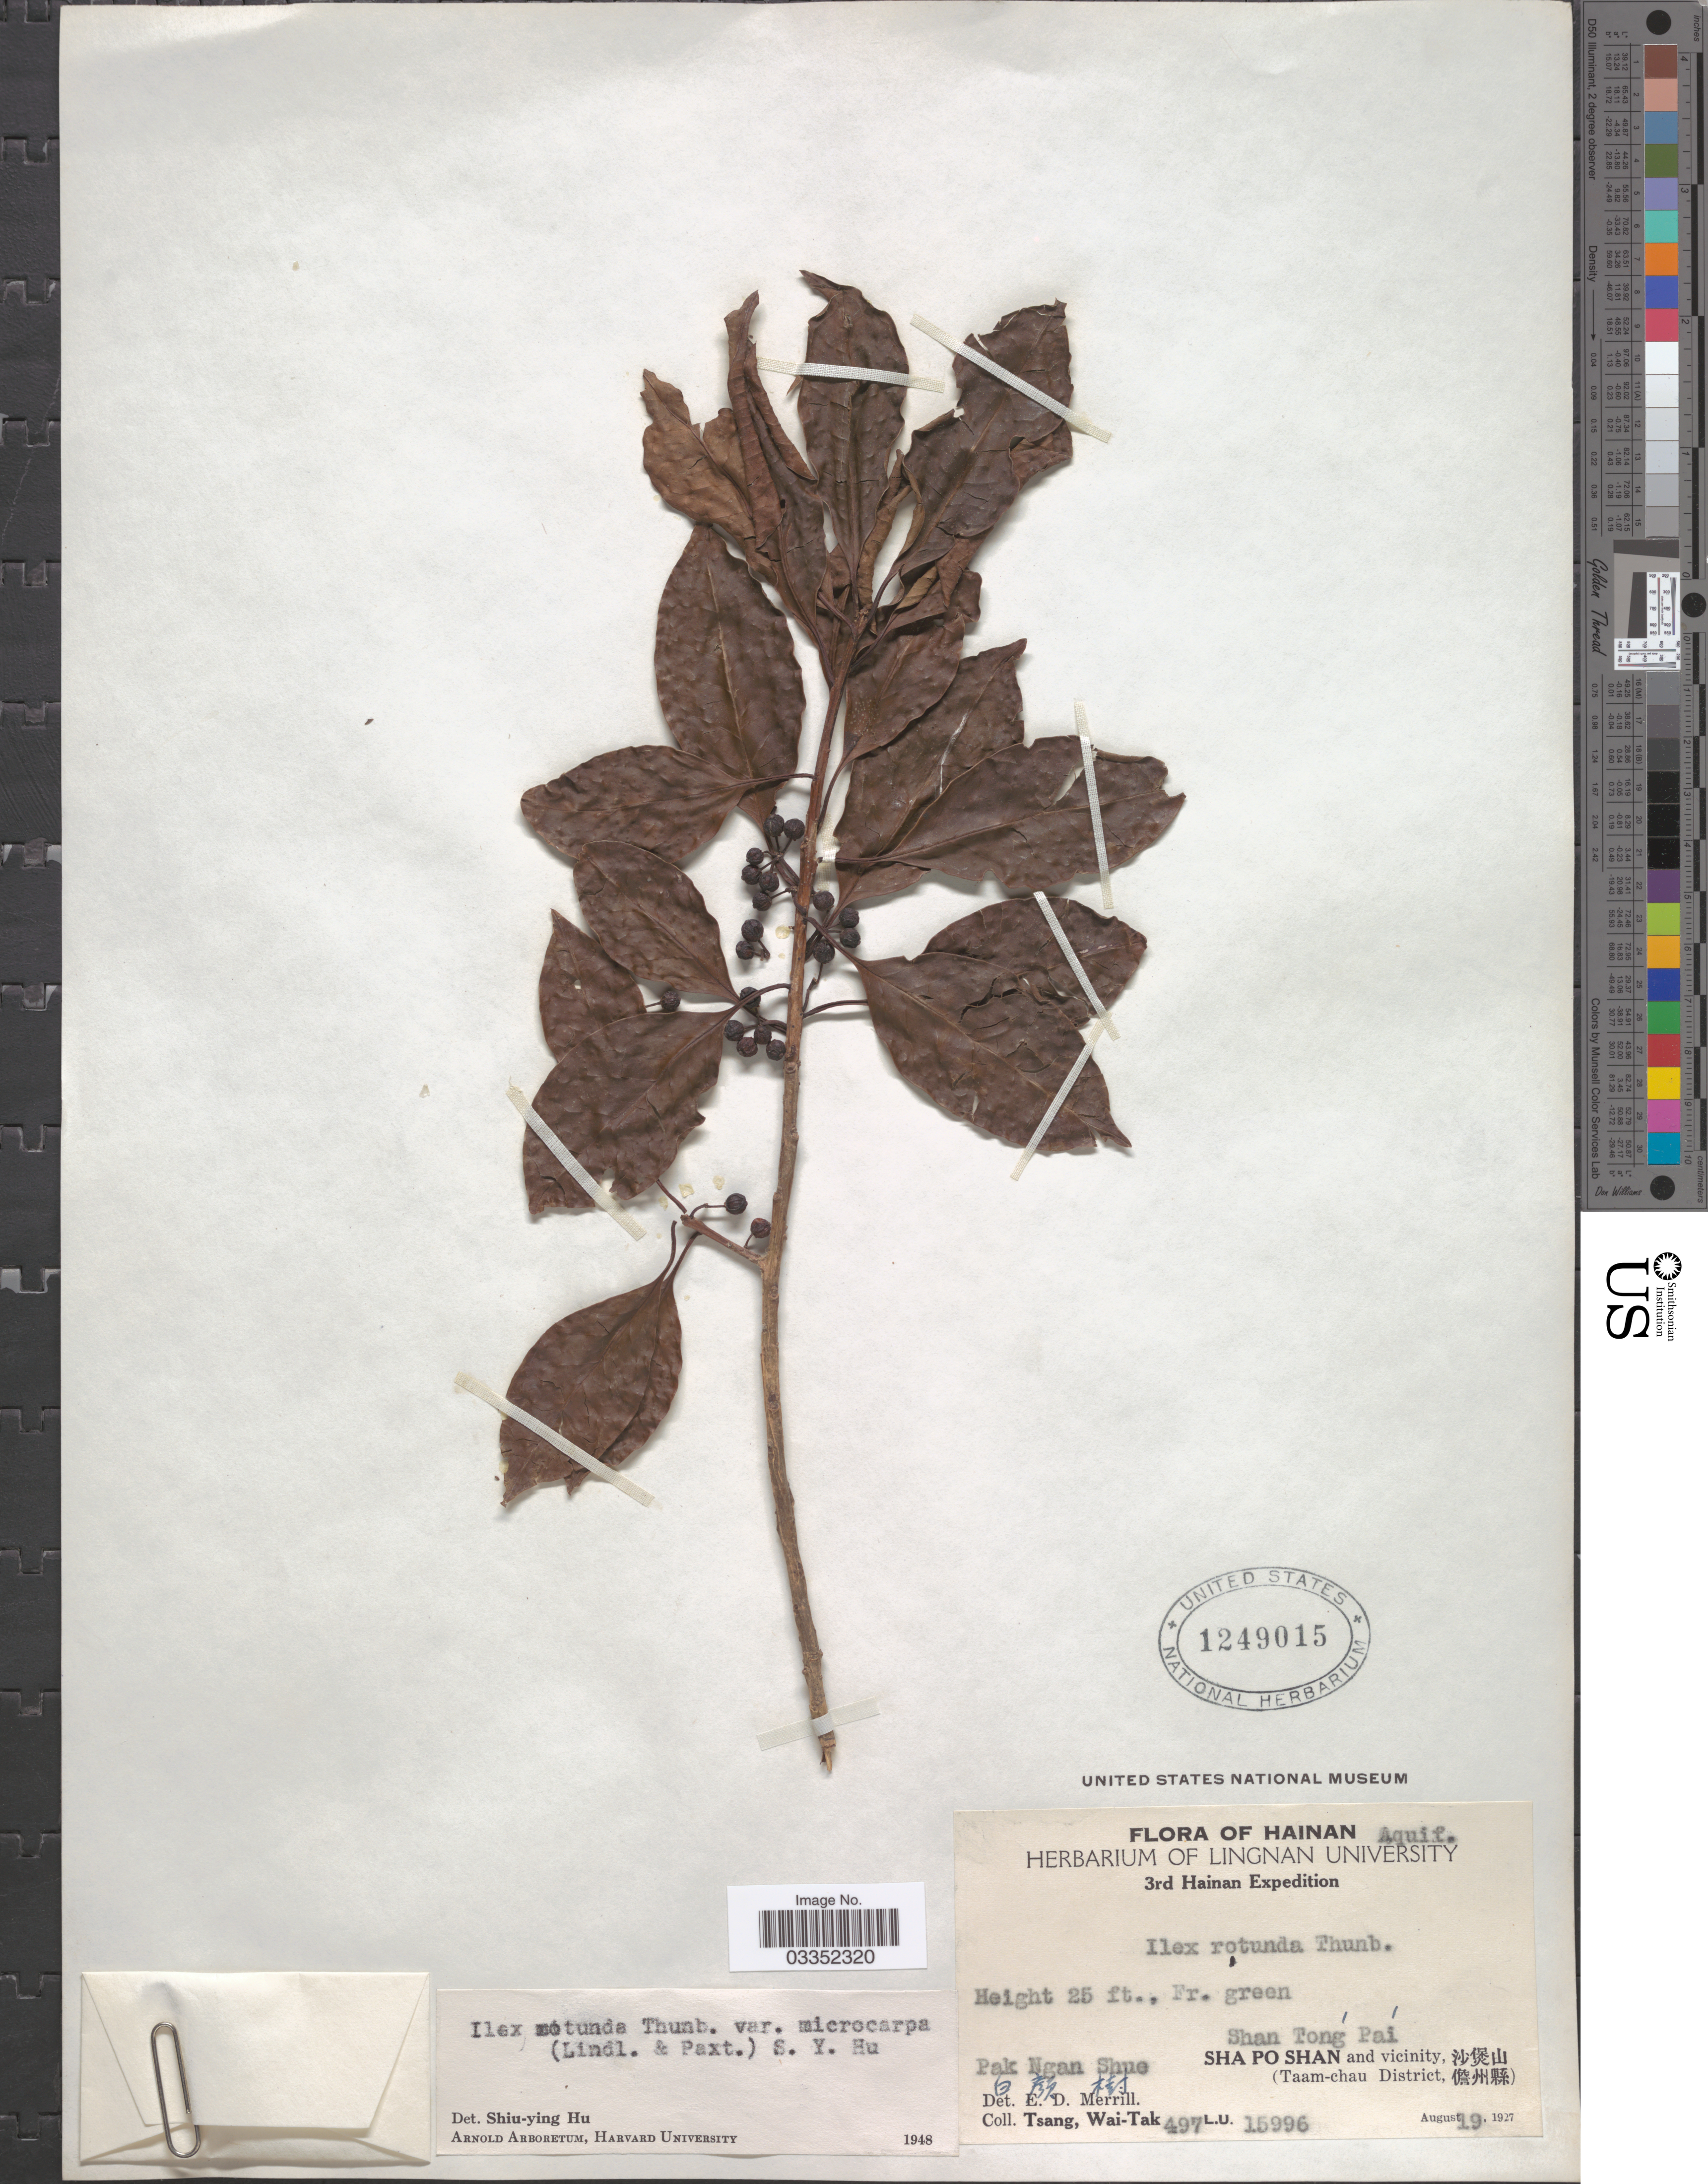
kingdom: Plantae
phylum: Tracheophyta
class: Magnoliopsida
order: Aquifoliales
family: Aquifoliaceae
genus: Ilex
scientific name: Ilex rotunda var. microcarpa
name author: (Lindl. ex Paxton) S.Y. Hu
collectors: W. T. Tsang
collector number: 497/L.U.15996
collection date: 1927-08-19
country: China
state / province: Hainan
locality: Shan Tong Pai, Sha Po Shan and vicinity, (Taam-chau District.)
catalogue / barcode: US 1249015